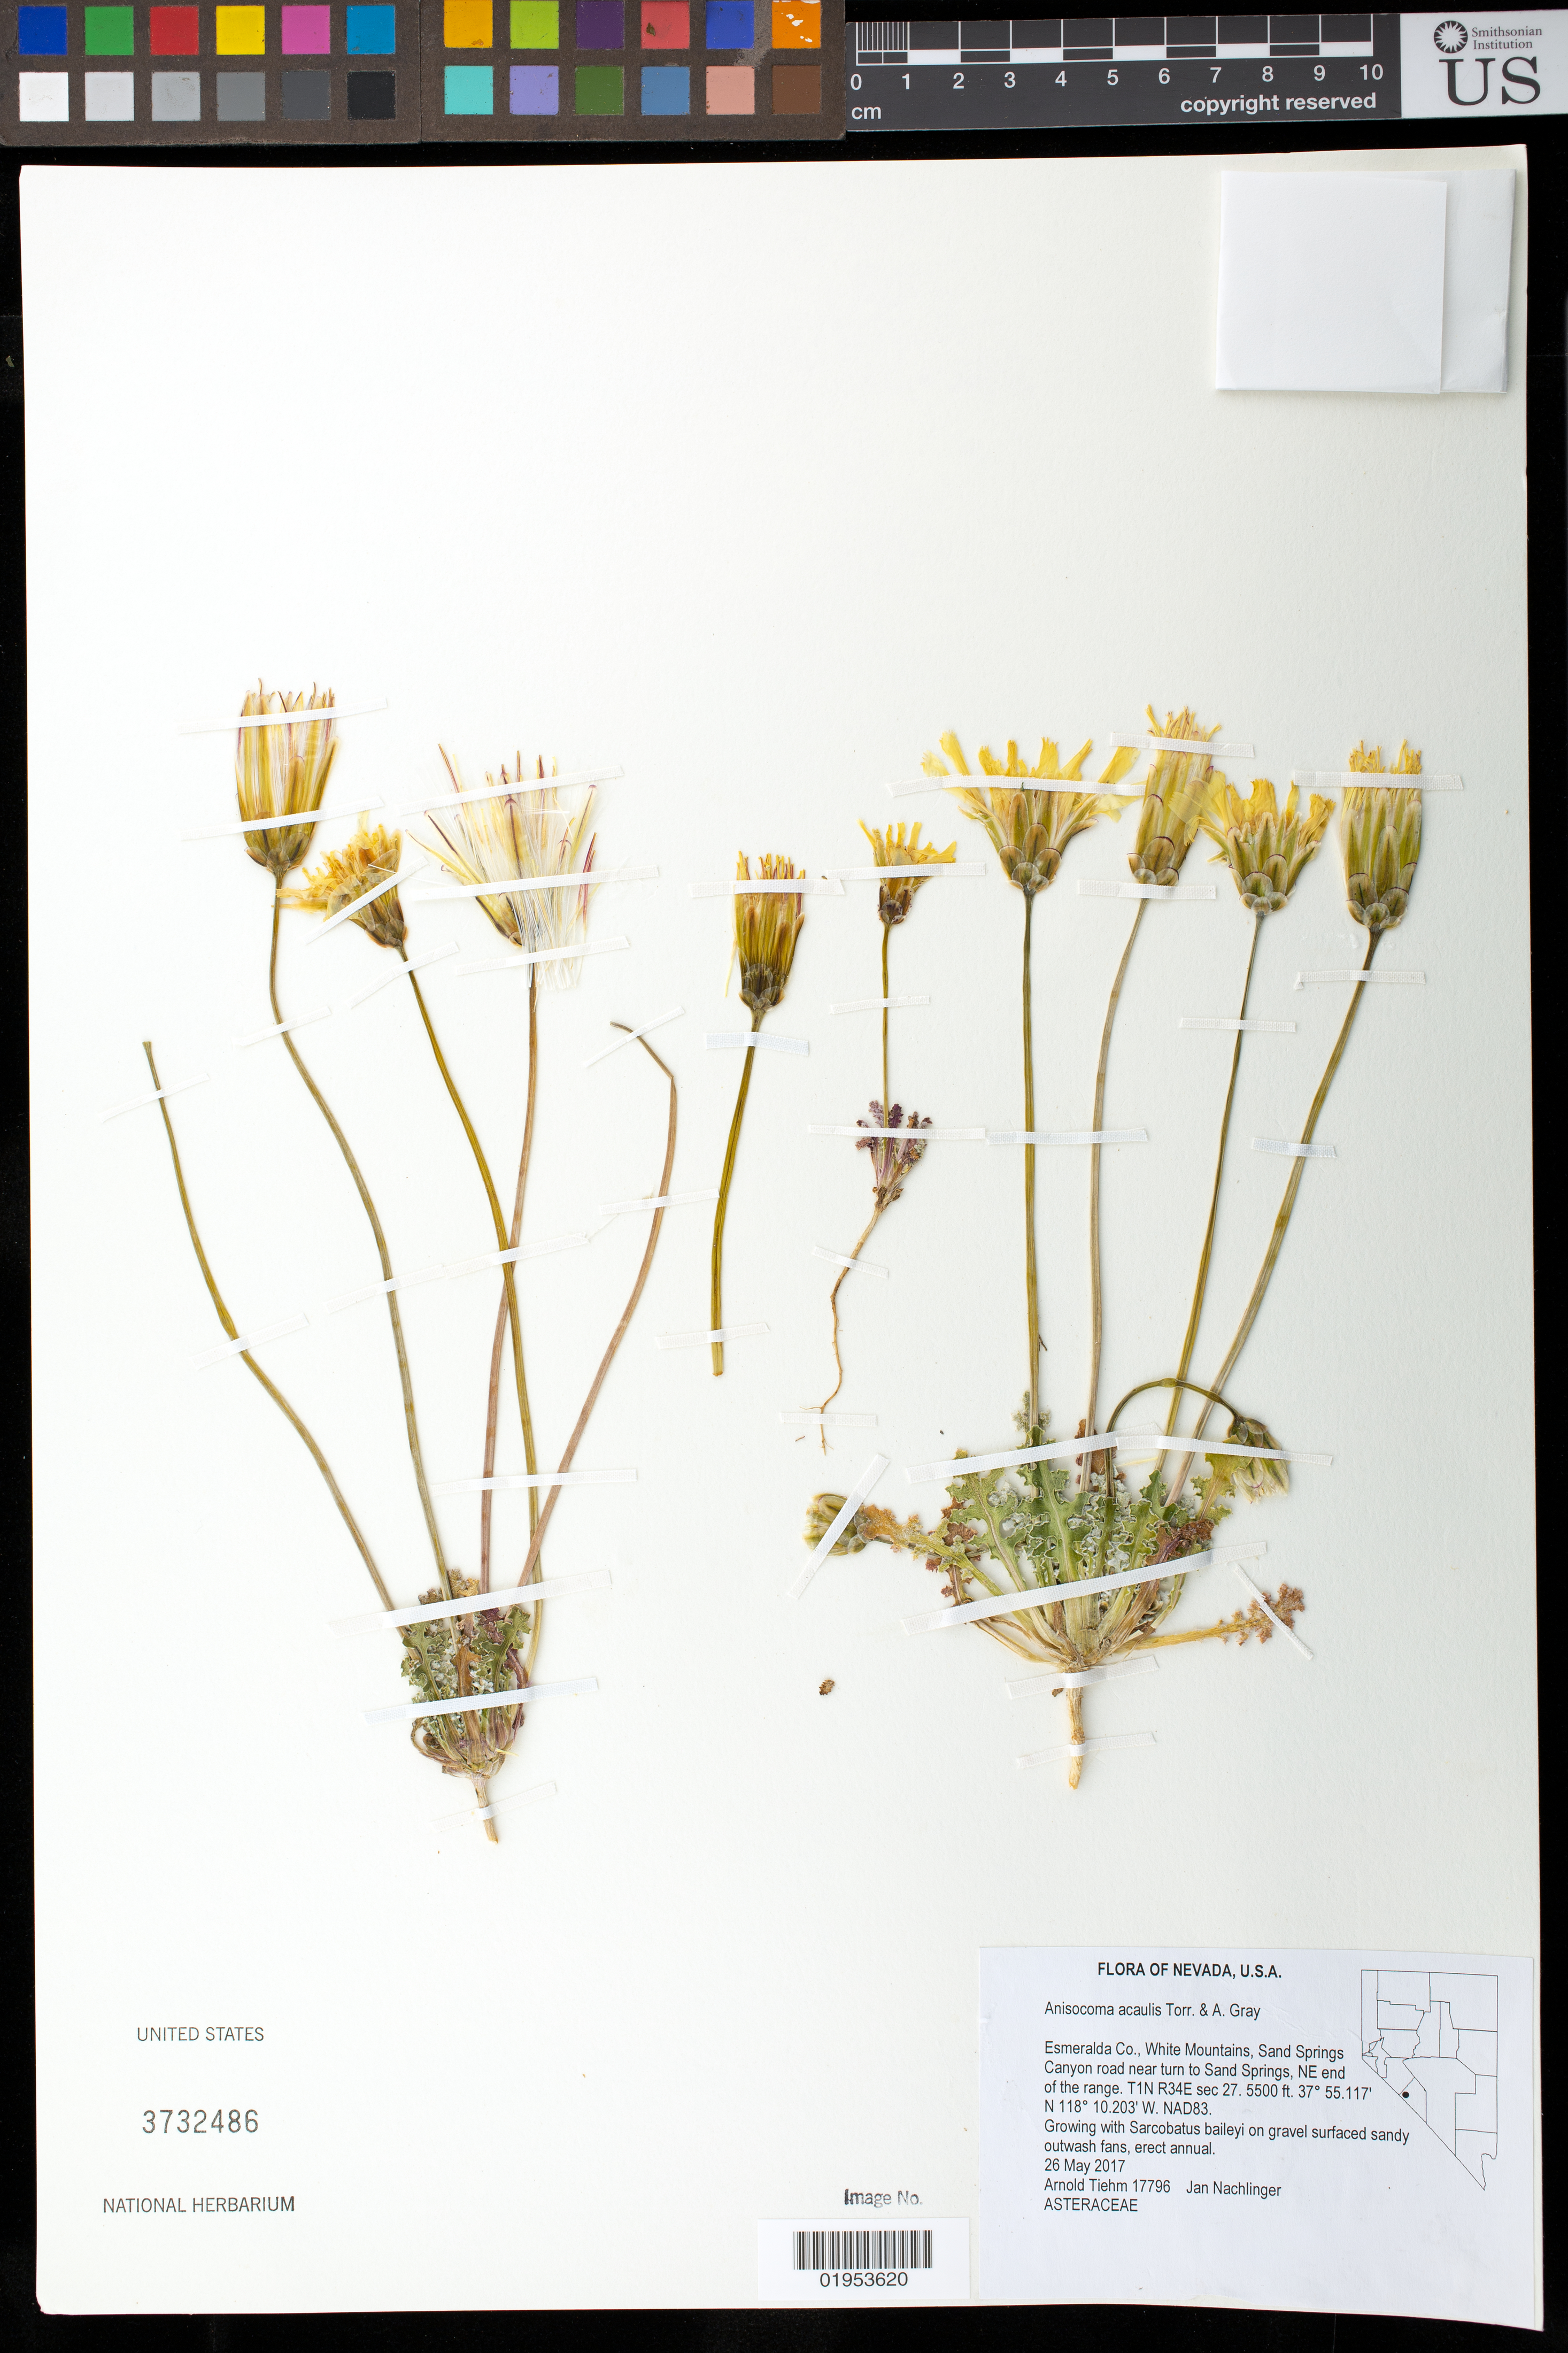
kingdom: Plantae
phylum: Tracheophyta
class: Magnoliopsida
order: Asterales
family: Asteraceae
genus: Anisocoma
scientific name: Anisocoma acaulis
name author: Torr. & A. Gray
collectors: A. Tiehm & J. Nachlinger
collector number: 17796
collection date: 2017-05-28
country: United States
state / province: Nevada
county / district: Esmeralda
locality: White Mtns., Sand Springs Canyon road near turn to Sand Springs, NE end of the range.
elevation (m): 1676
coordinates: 37 55.117 N, 118 10.203 W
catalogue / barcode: US 3732486